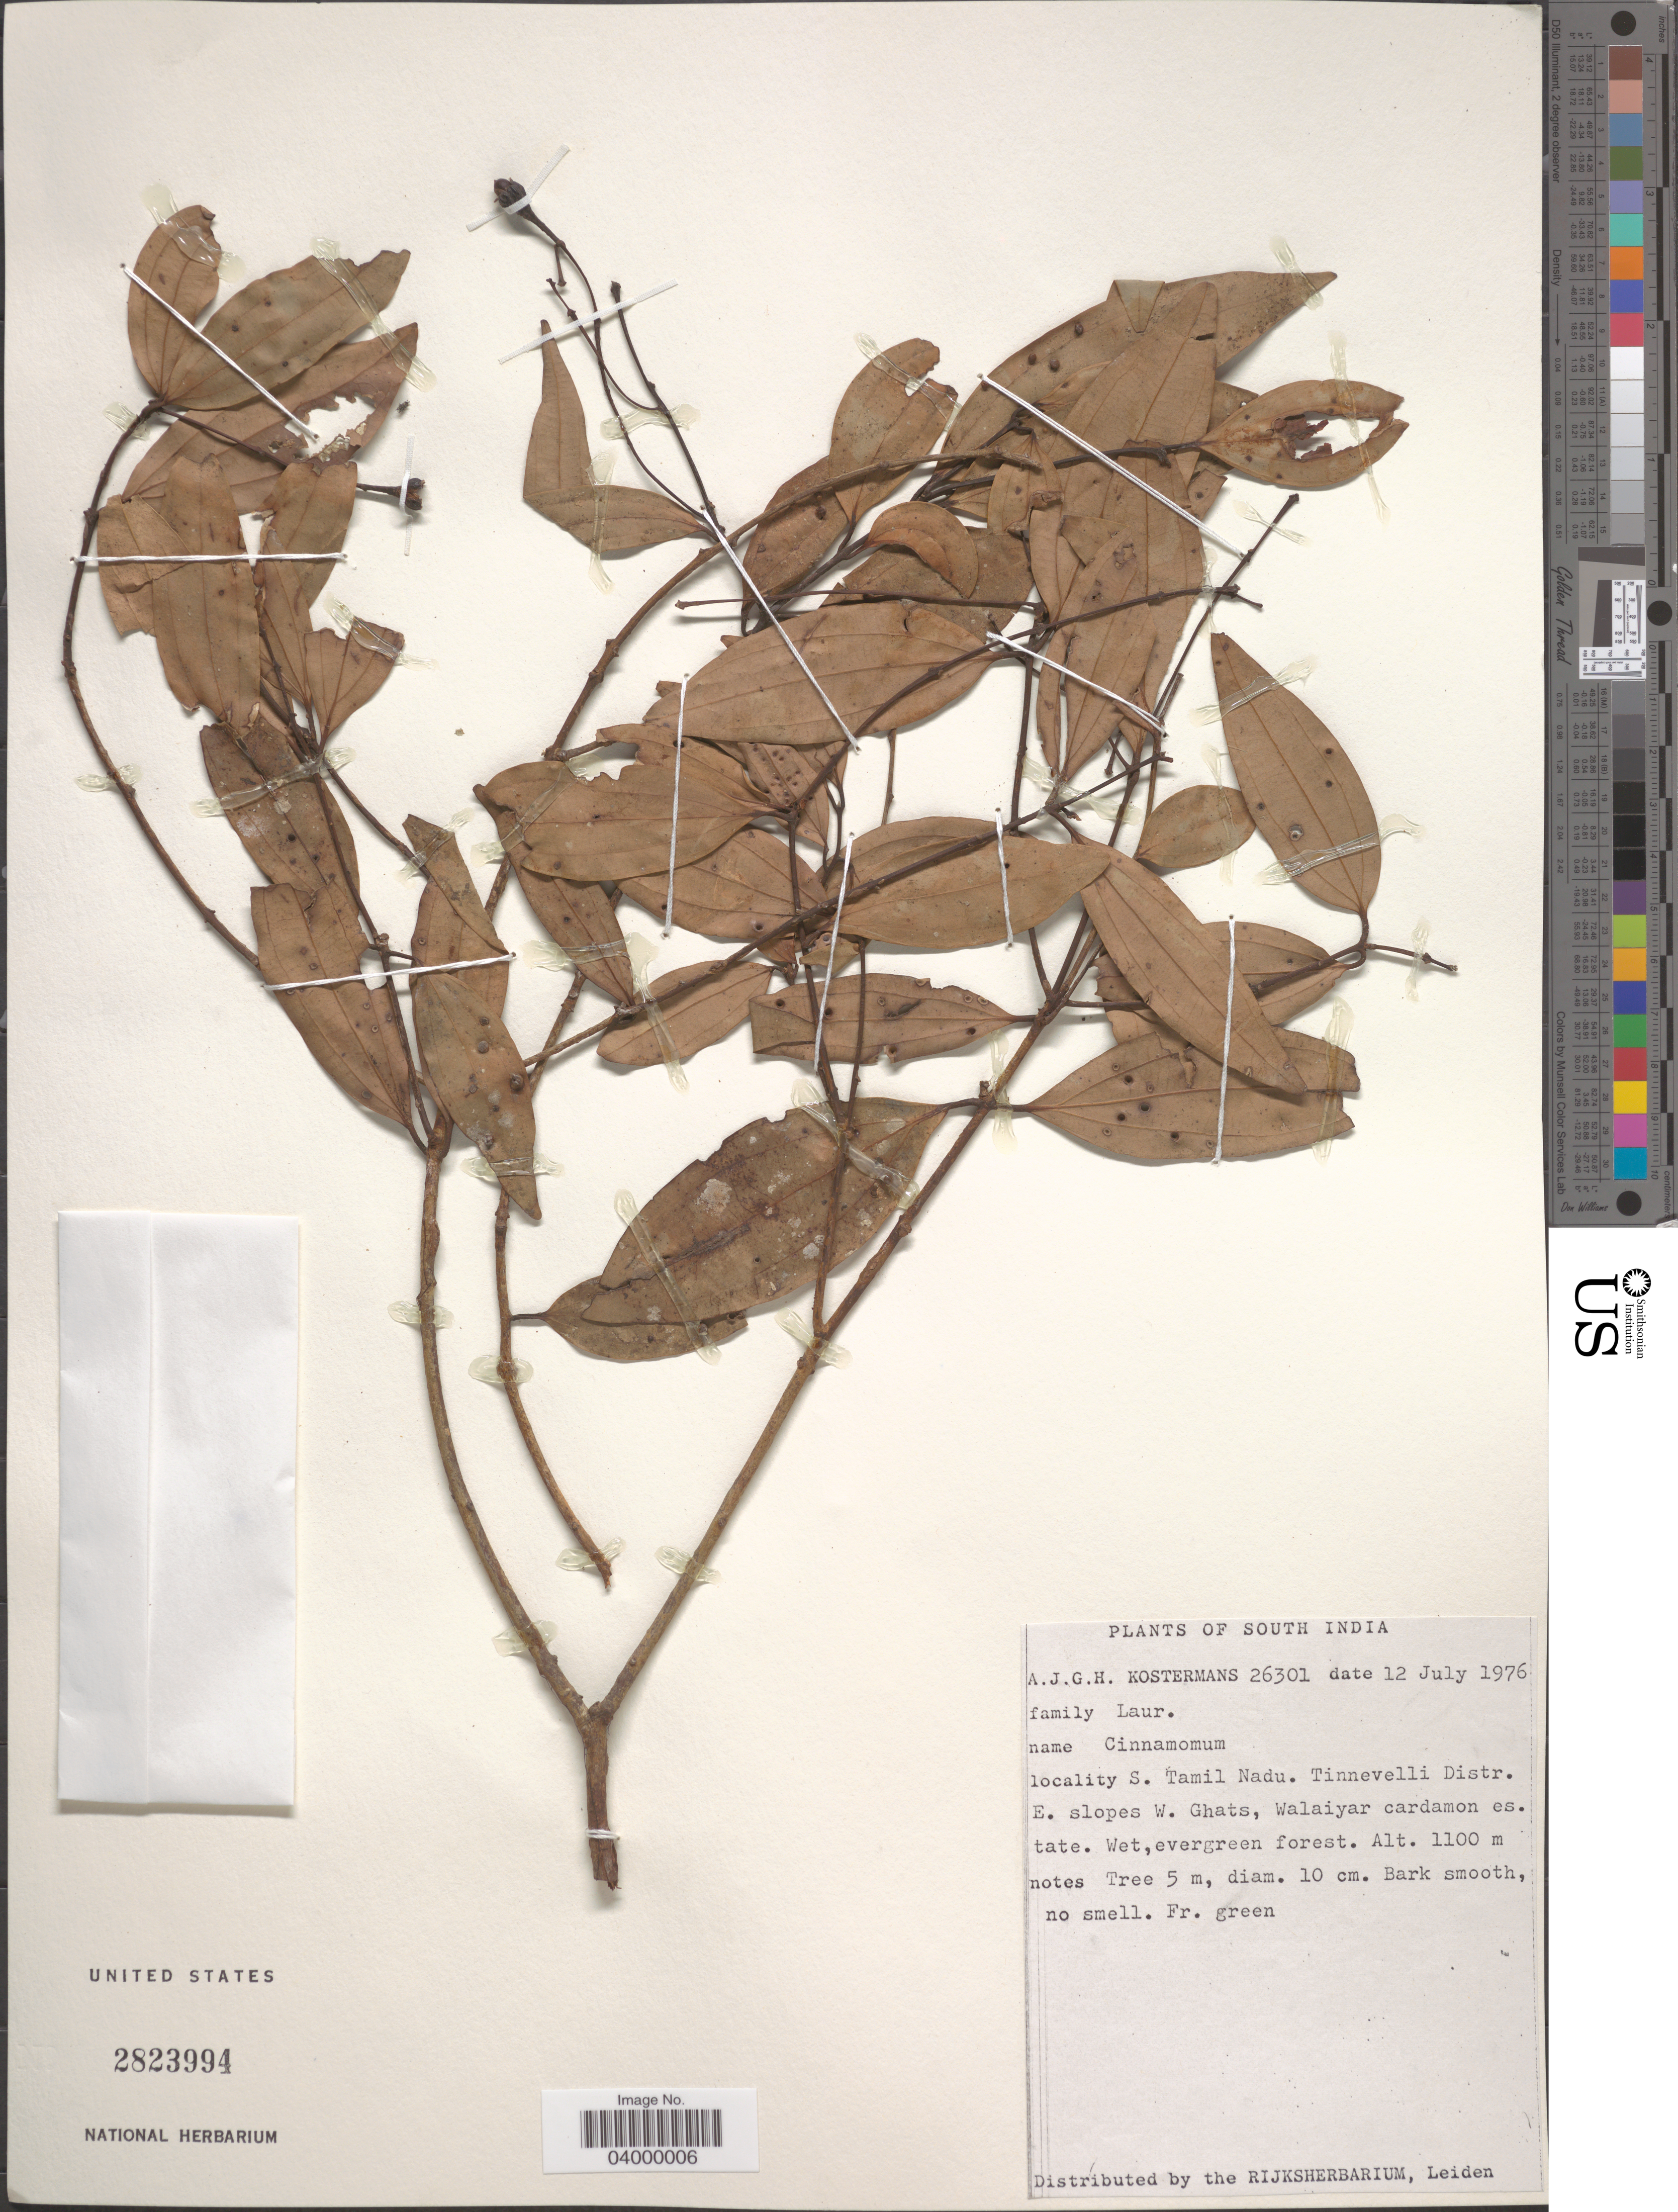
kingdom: Plantae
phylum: Tracheophyta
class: Magnoliopsida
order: Laurales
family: Lauraceae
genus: Cinnamomum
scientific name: Cinnamomum sp.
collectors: A. J. G. Kostermans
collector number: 26301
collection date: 1976-07-12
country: India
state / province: Tamil Nadu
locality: South India. S. Tamil Nadu. Tinnevelli Distr. E. slopes W. Ghats. Walaiyar cardamon estate.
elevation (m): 1100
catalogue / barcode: US 2823994